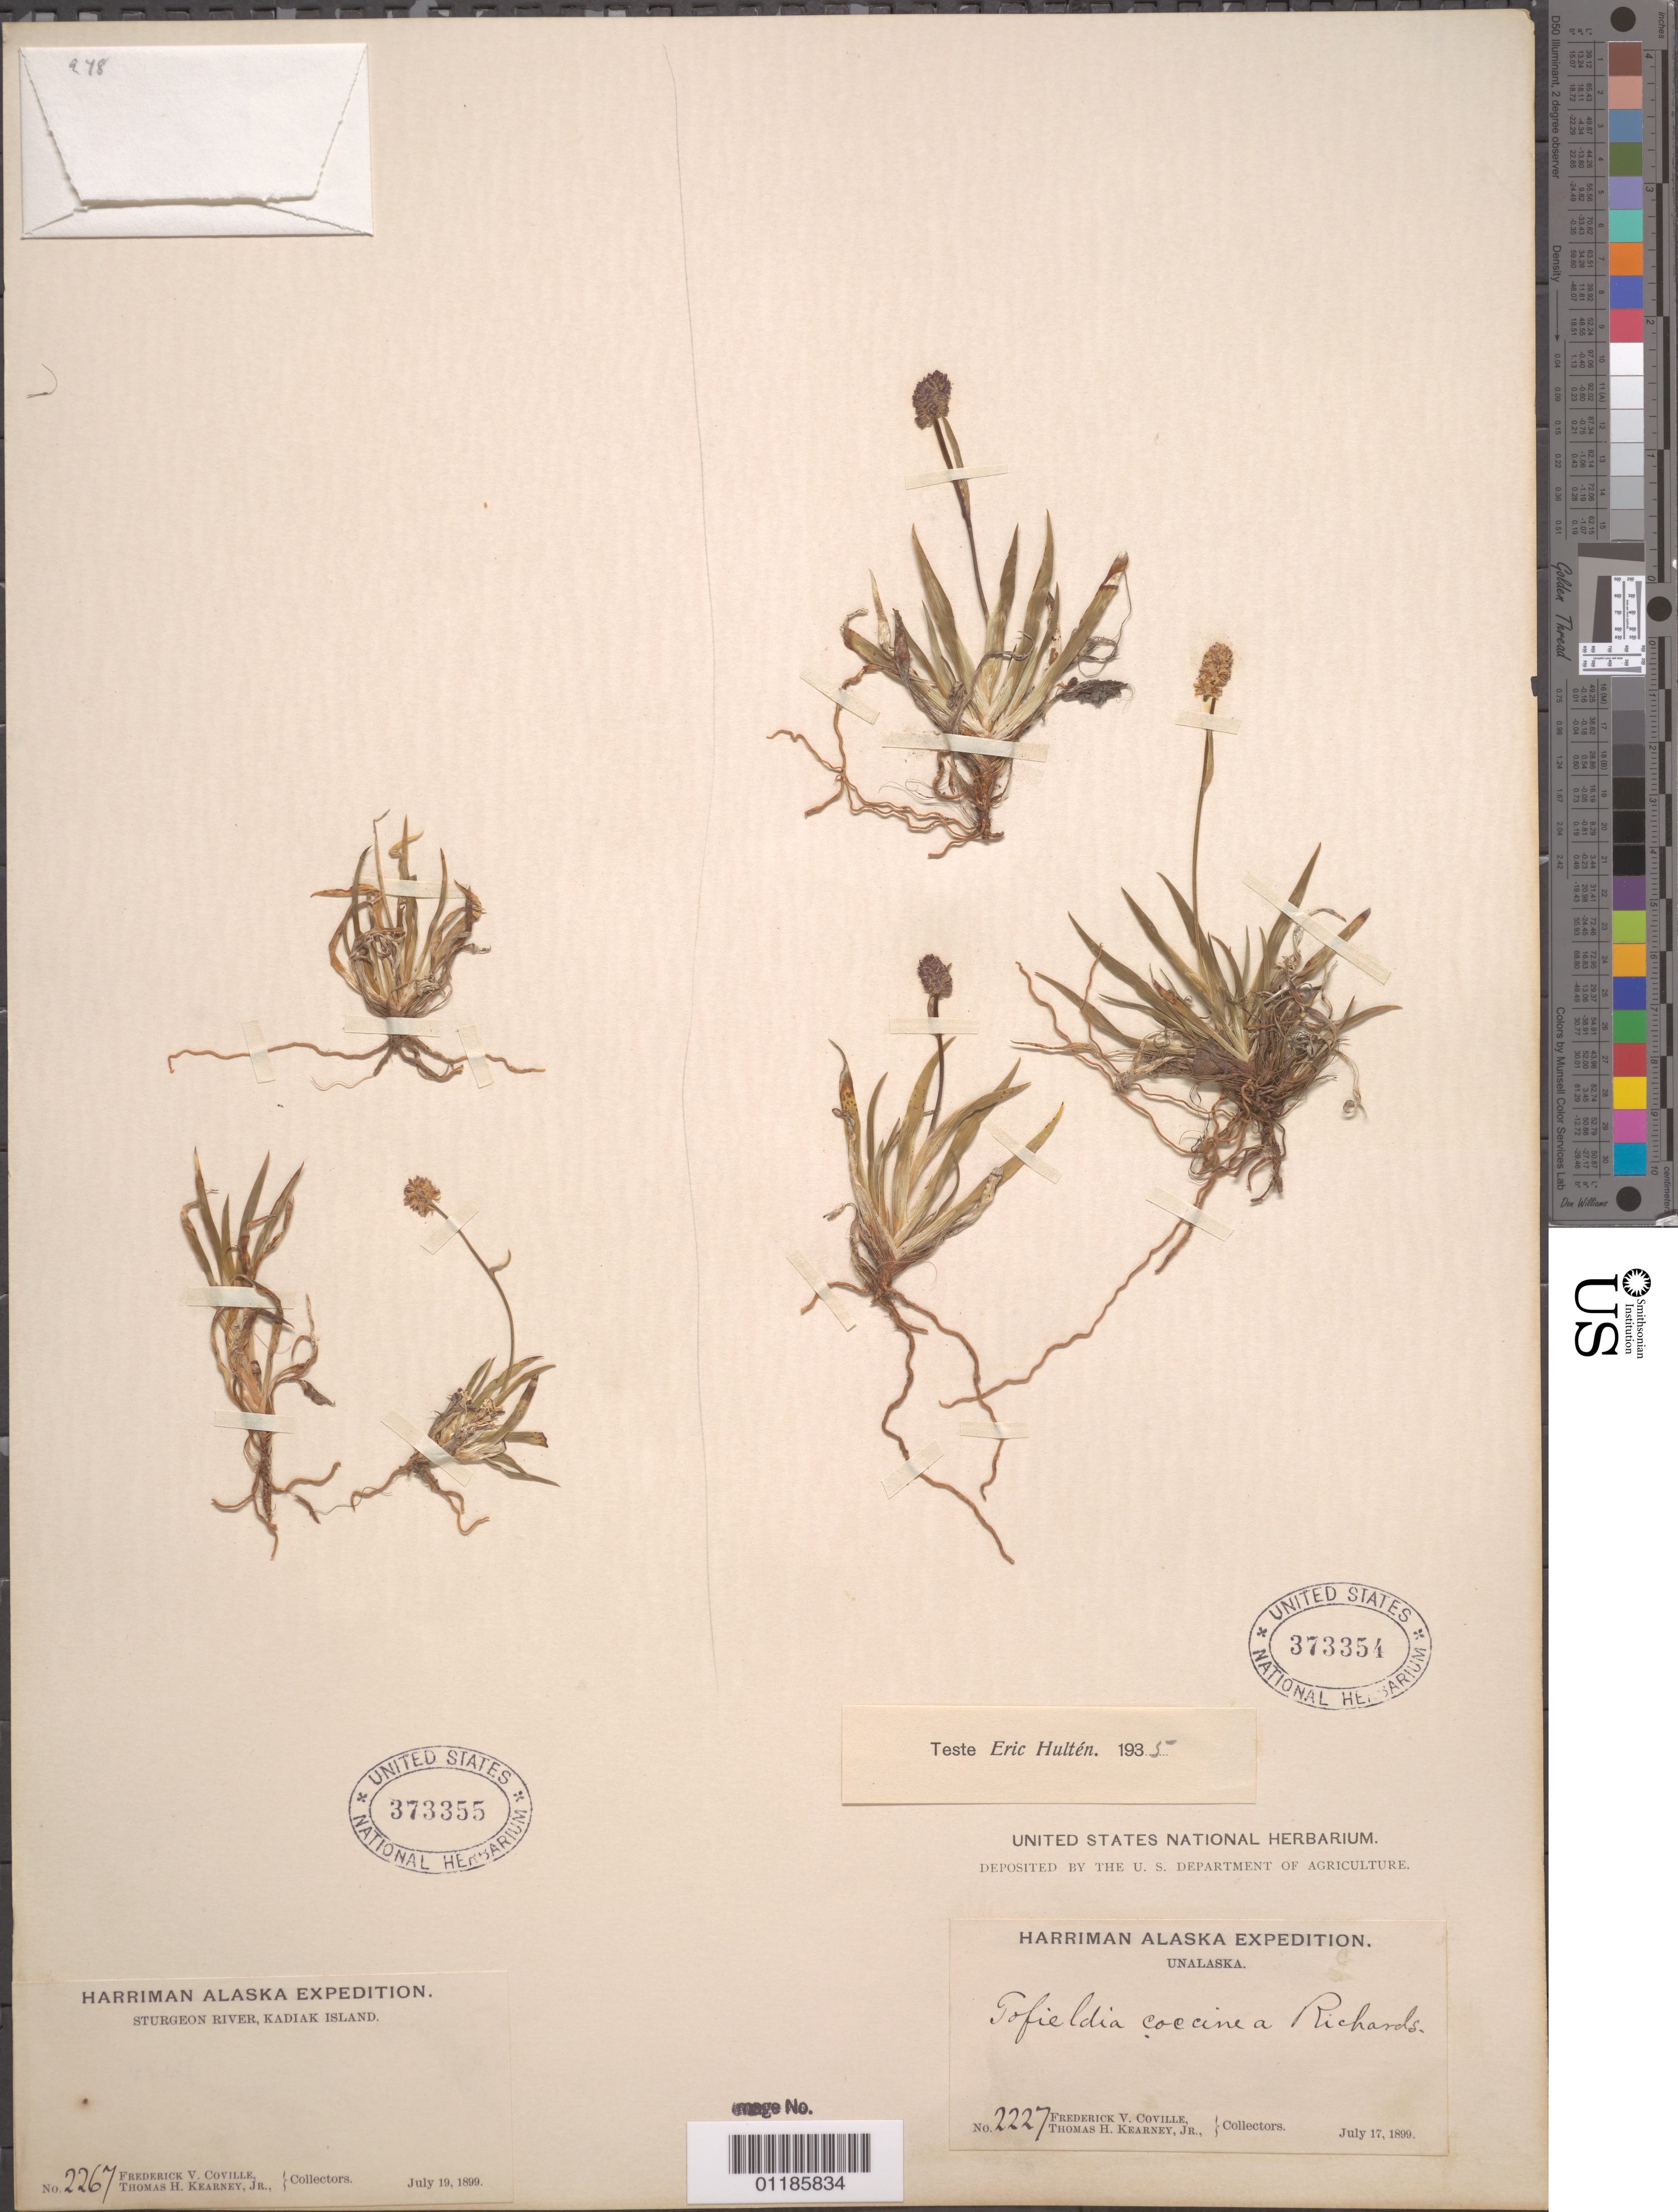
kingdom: Plantae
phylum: Tracheophyta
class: Liliopsida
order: Liliales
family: Liliaceae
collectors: F. V. Coville & T. H. Kearney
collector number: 2267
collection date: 1899-07-19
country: United States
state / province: Alaska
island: Kadiak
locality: Sturgeon River.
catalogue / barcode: US 373355